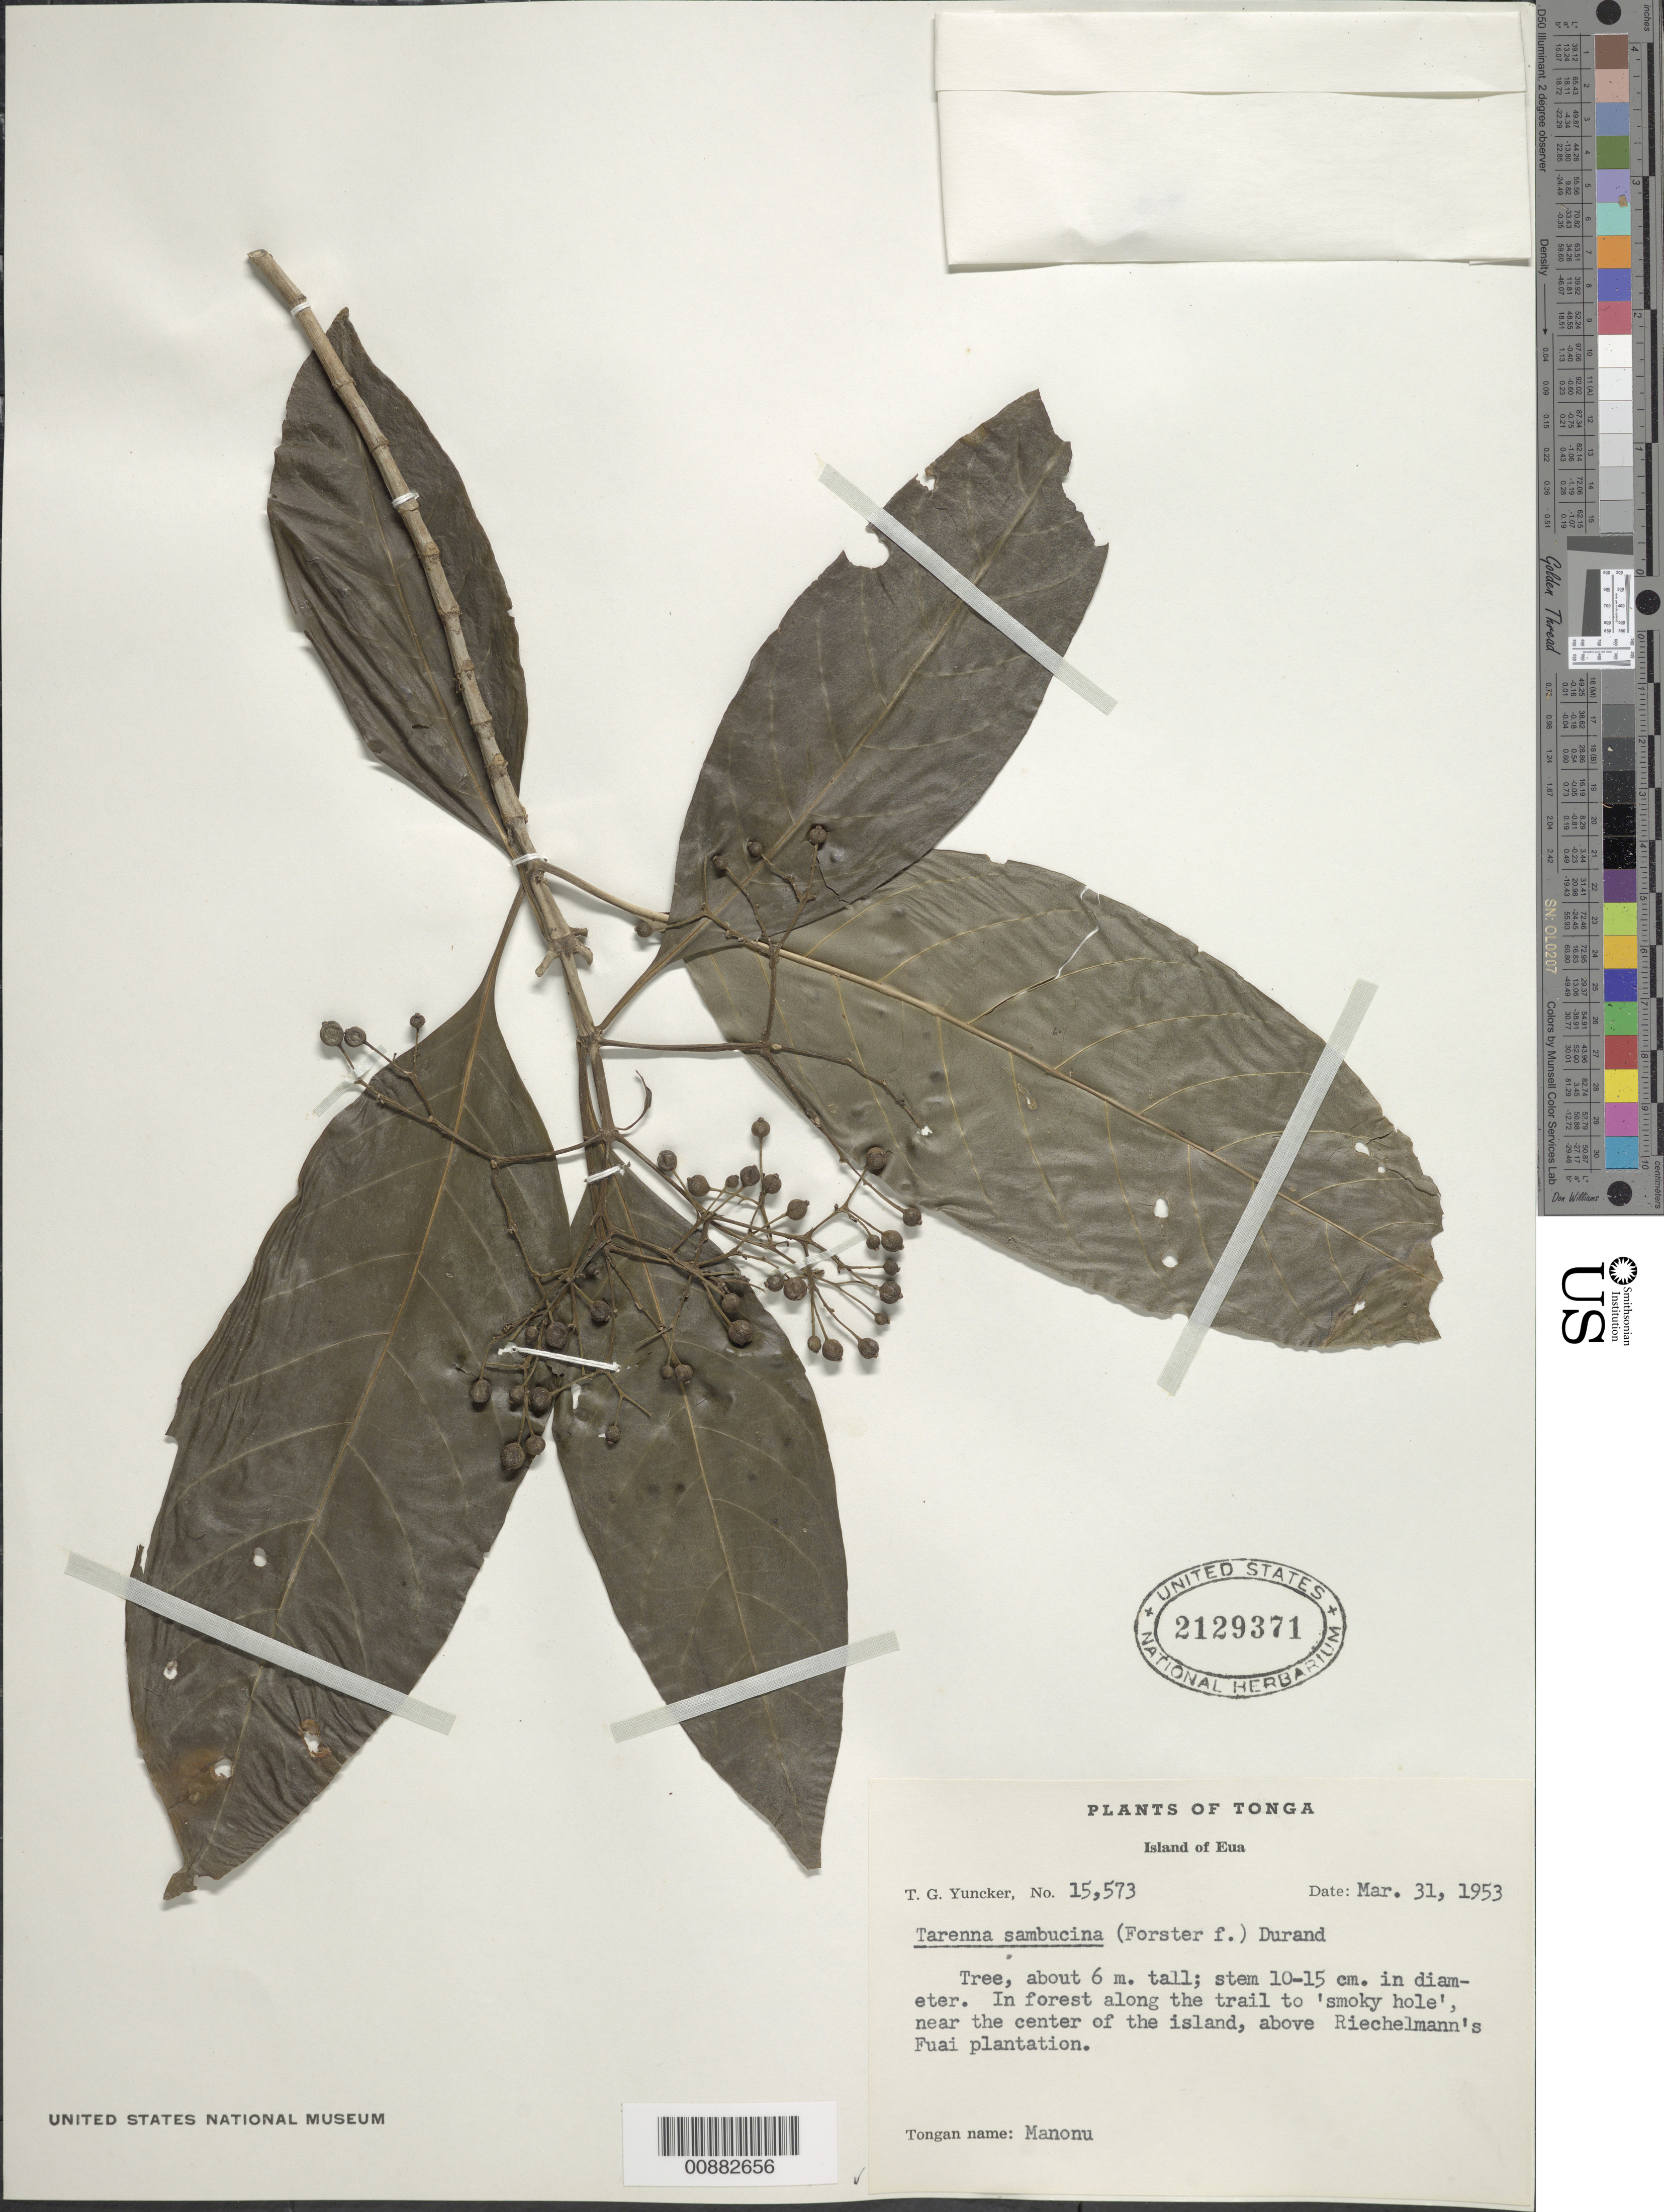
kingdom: Plantae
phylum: Tracheophyta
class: Magnoliopsida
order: Gentianales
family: Rubiaceae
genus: Tarenna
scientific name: Tarenna sambucina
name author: (G. Forst.) Drake ex Durand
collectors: T. G. Yuncker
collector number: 15573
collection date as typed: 31 Mar 1953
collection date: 1953-03-31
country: Tonga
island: Eua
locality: near center of island, above Riechelmann's plantation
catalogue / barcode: US 2129371